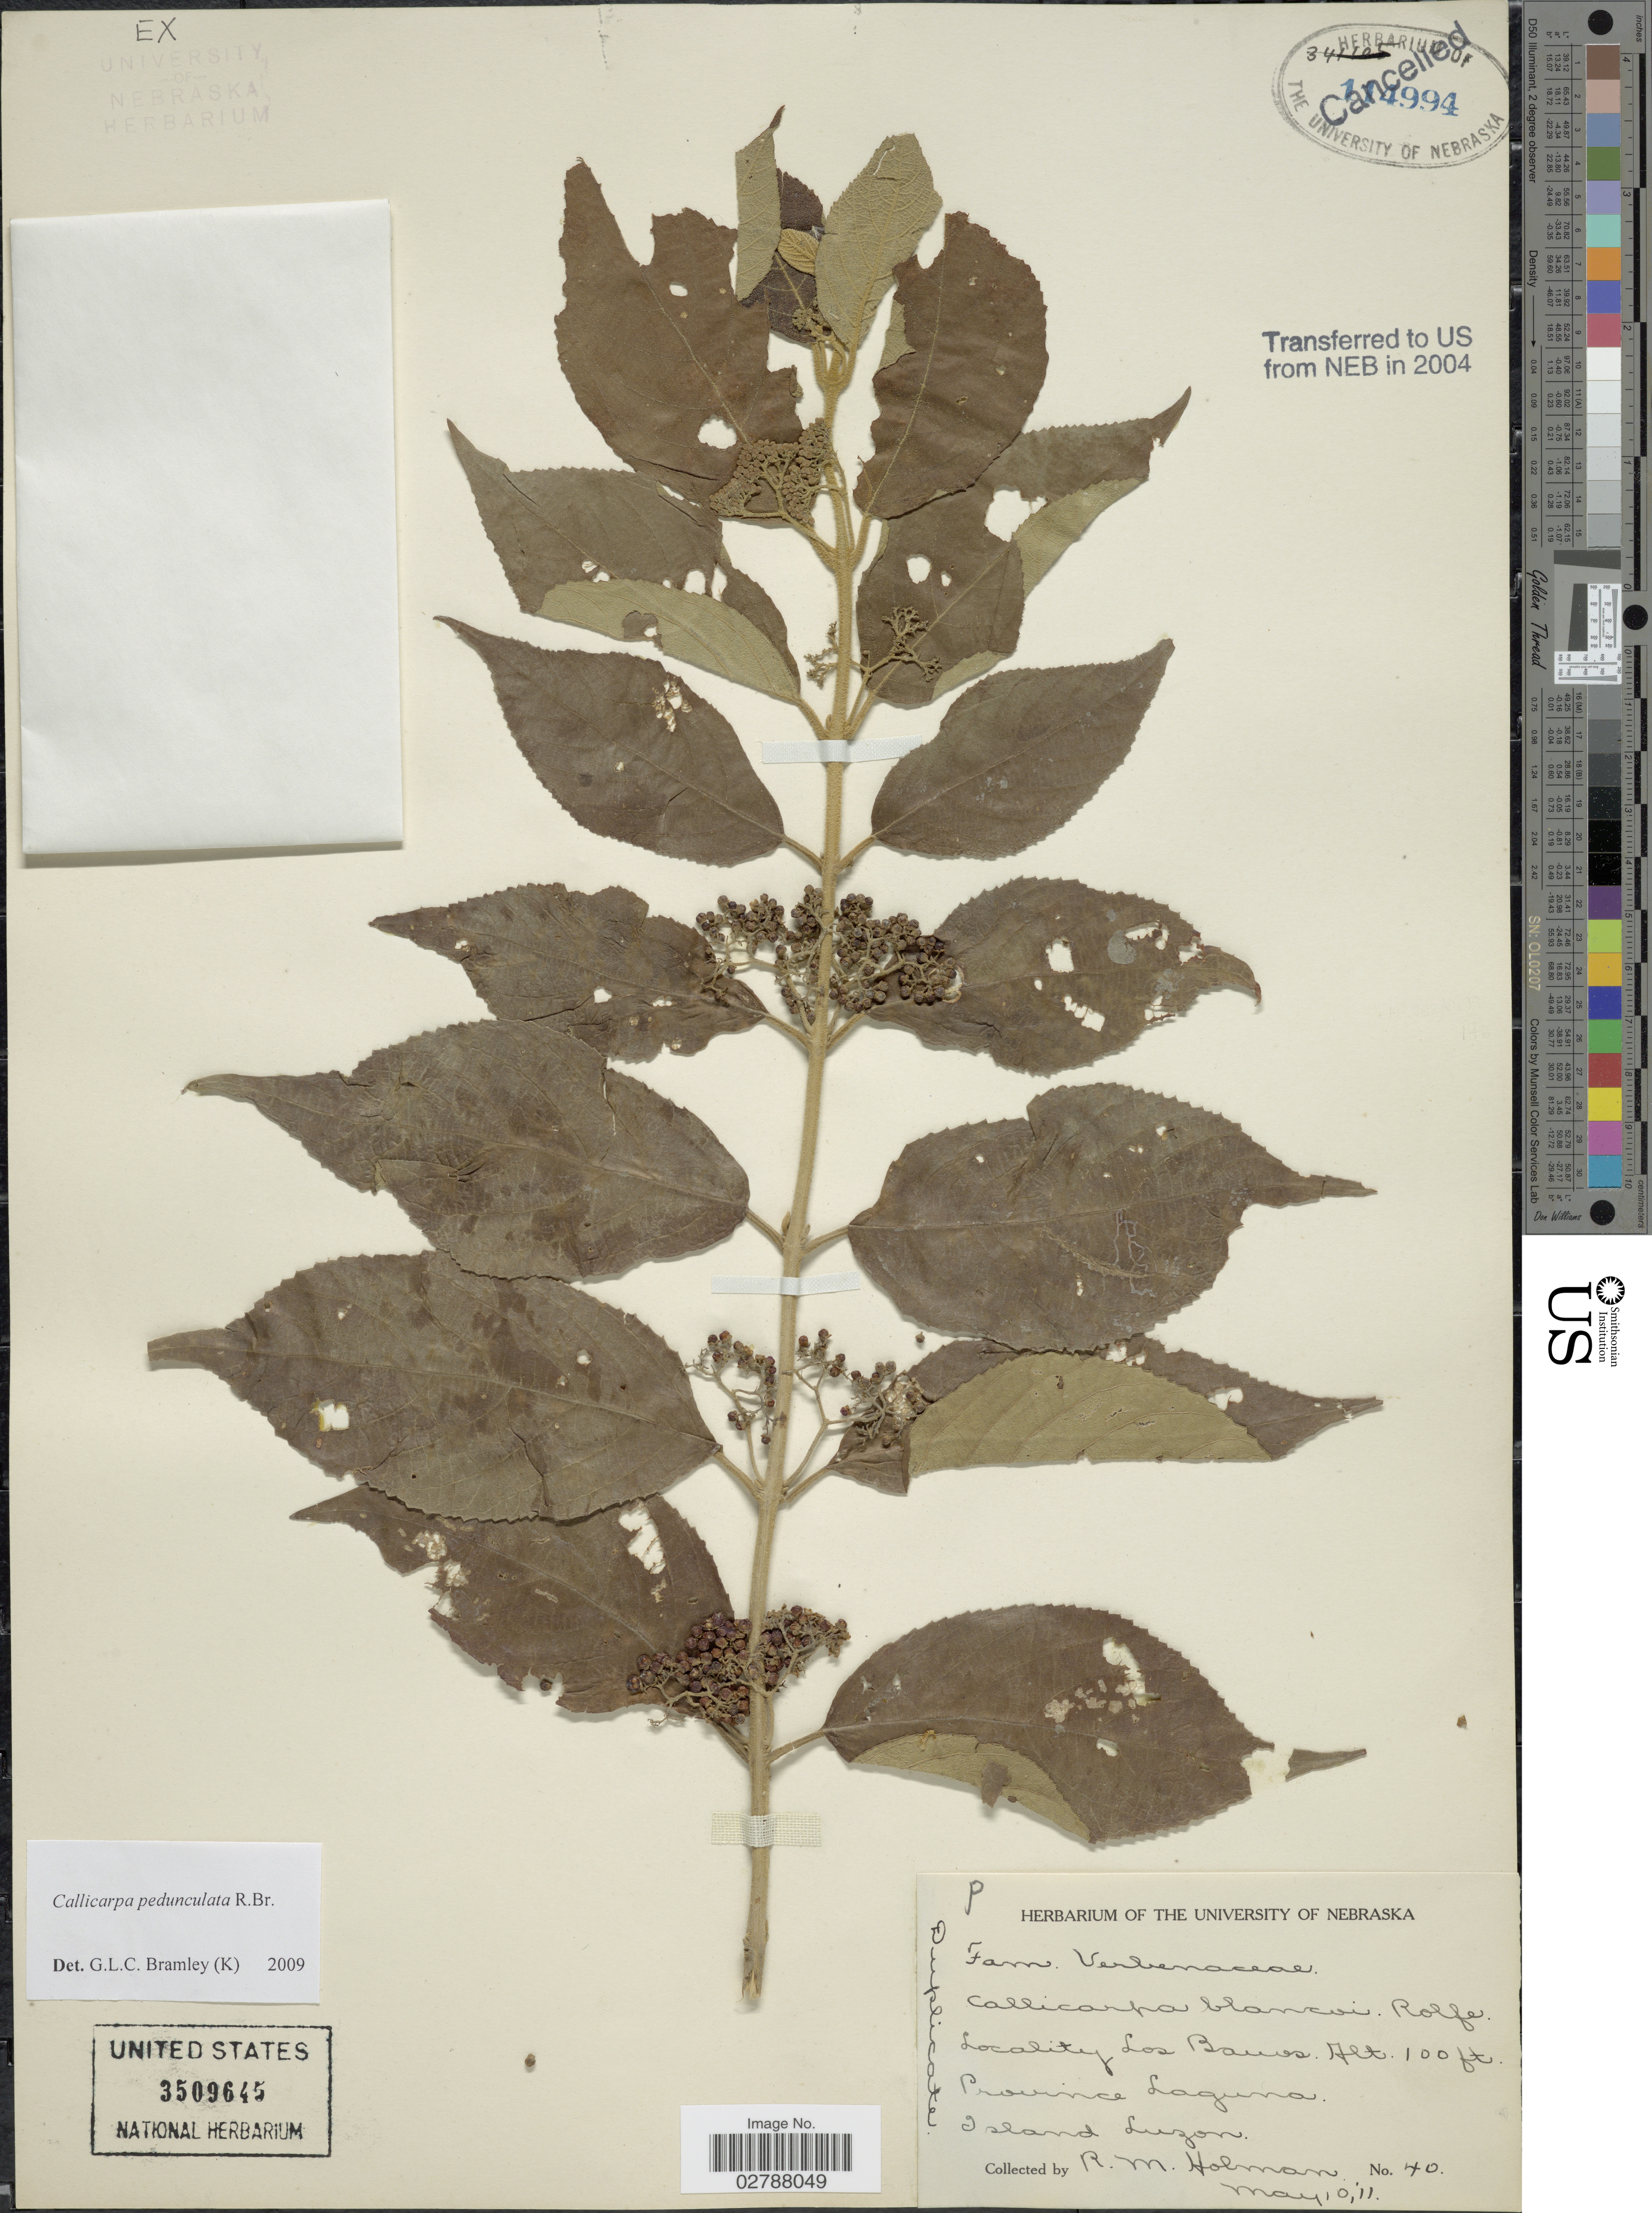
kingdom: Plantae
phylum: Tracheophyta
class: Magnoliopsida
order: Lamiales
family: Lamiaceae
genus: Callicarpa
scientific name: Callicarpa pedunculata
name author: R. Br.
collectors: R. Holman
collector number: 40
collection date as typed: Transcribed d/m/y: 10/5/11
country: Philippines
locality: Los Banos. Province Laguna. Island Luzon.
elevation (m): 30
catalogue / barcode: US 3509645